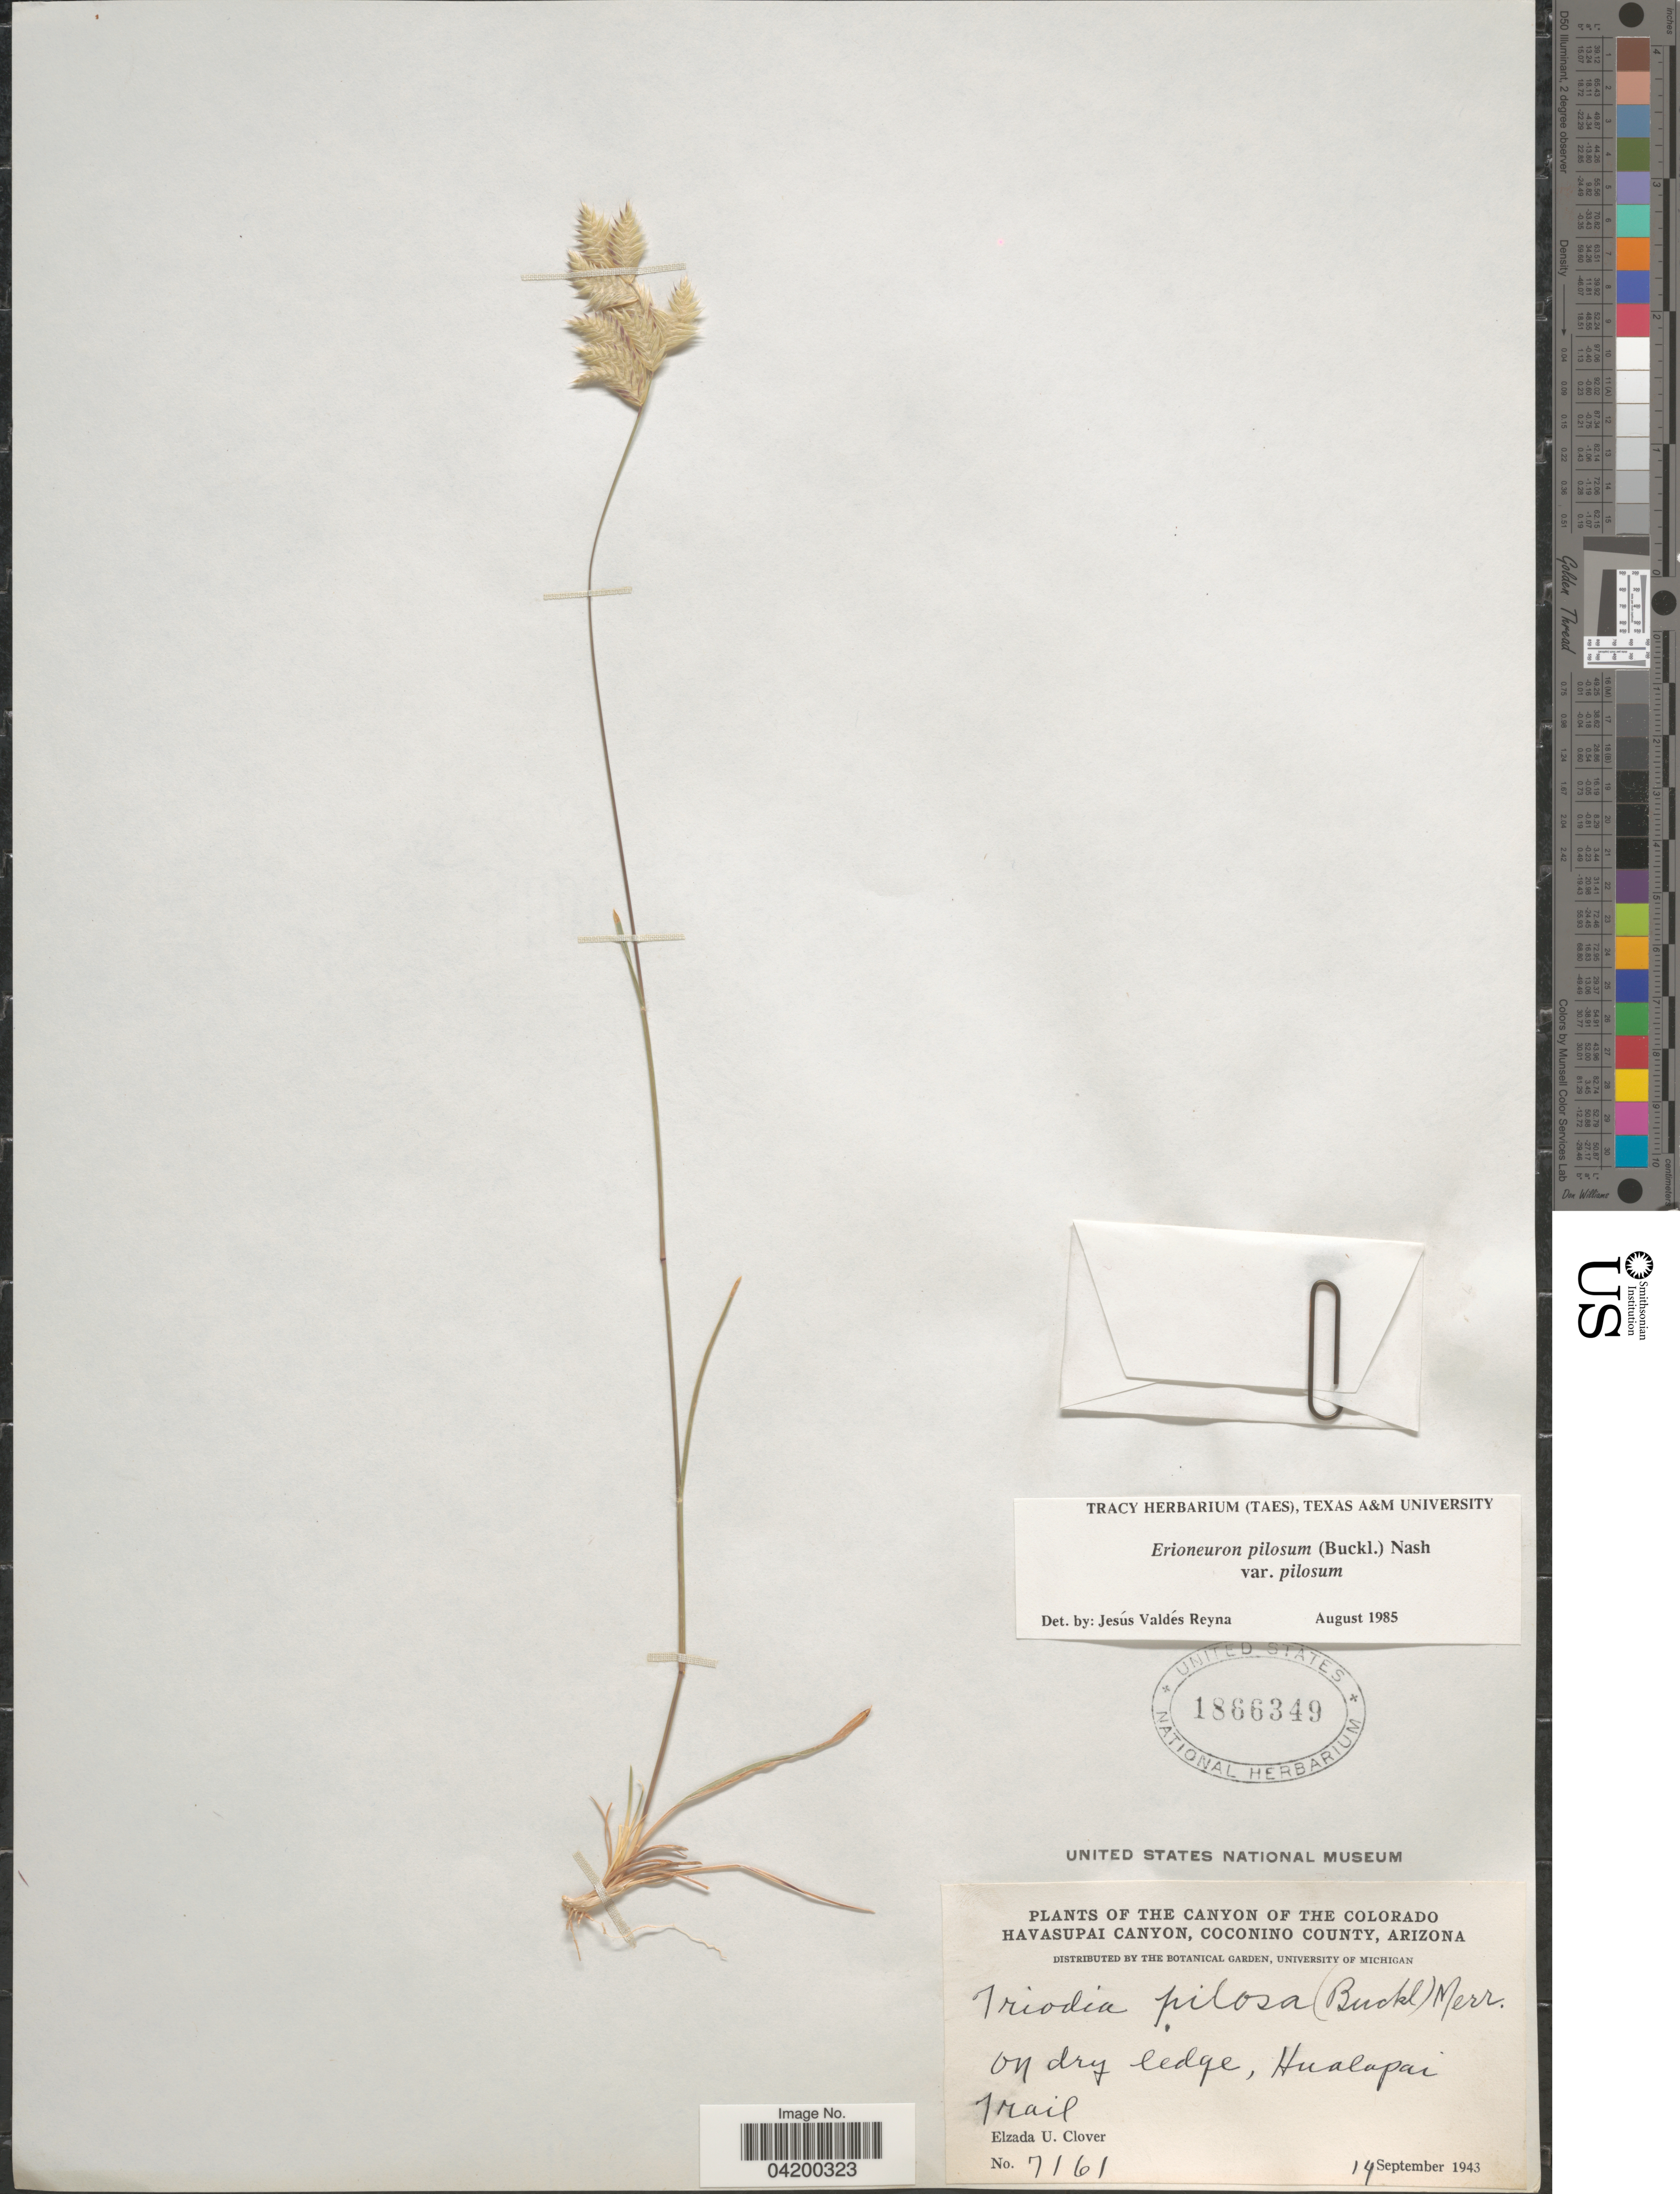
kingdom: Plantae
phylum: Tracheophyta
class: Liliopsida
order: Poales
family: Poaceae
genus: Erioneuron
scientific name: Erioneuron pilosum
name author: (Buckley) Nash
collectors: E. U. Clover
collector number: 7161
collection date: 1943-09-14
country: United States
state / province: Arizona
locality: The Canyon of the Colorado Havasupai Canyon, Coconino County. Hualapai Trail.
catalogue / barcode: US 1866349